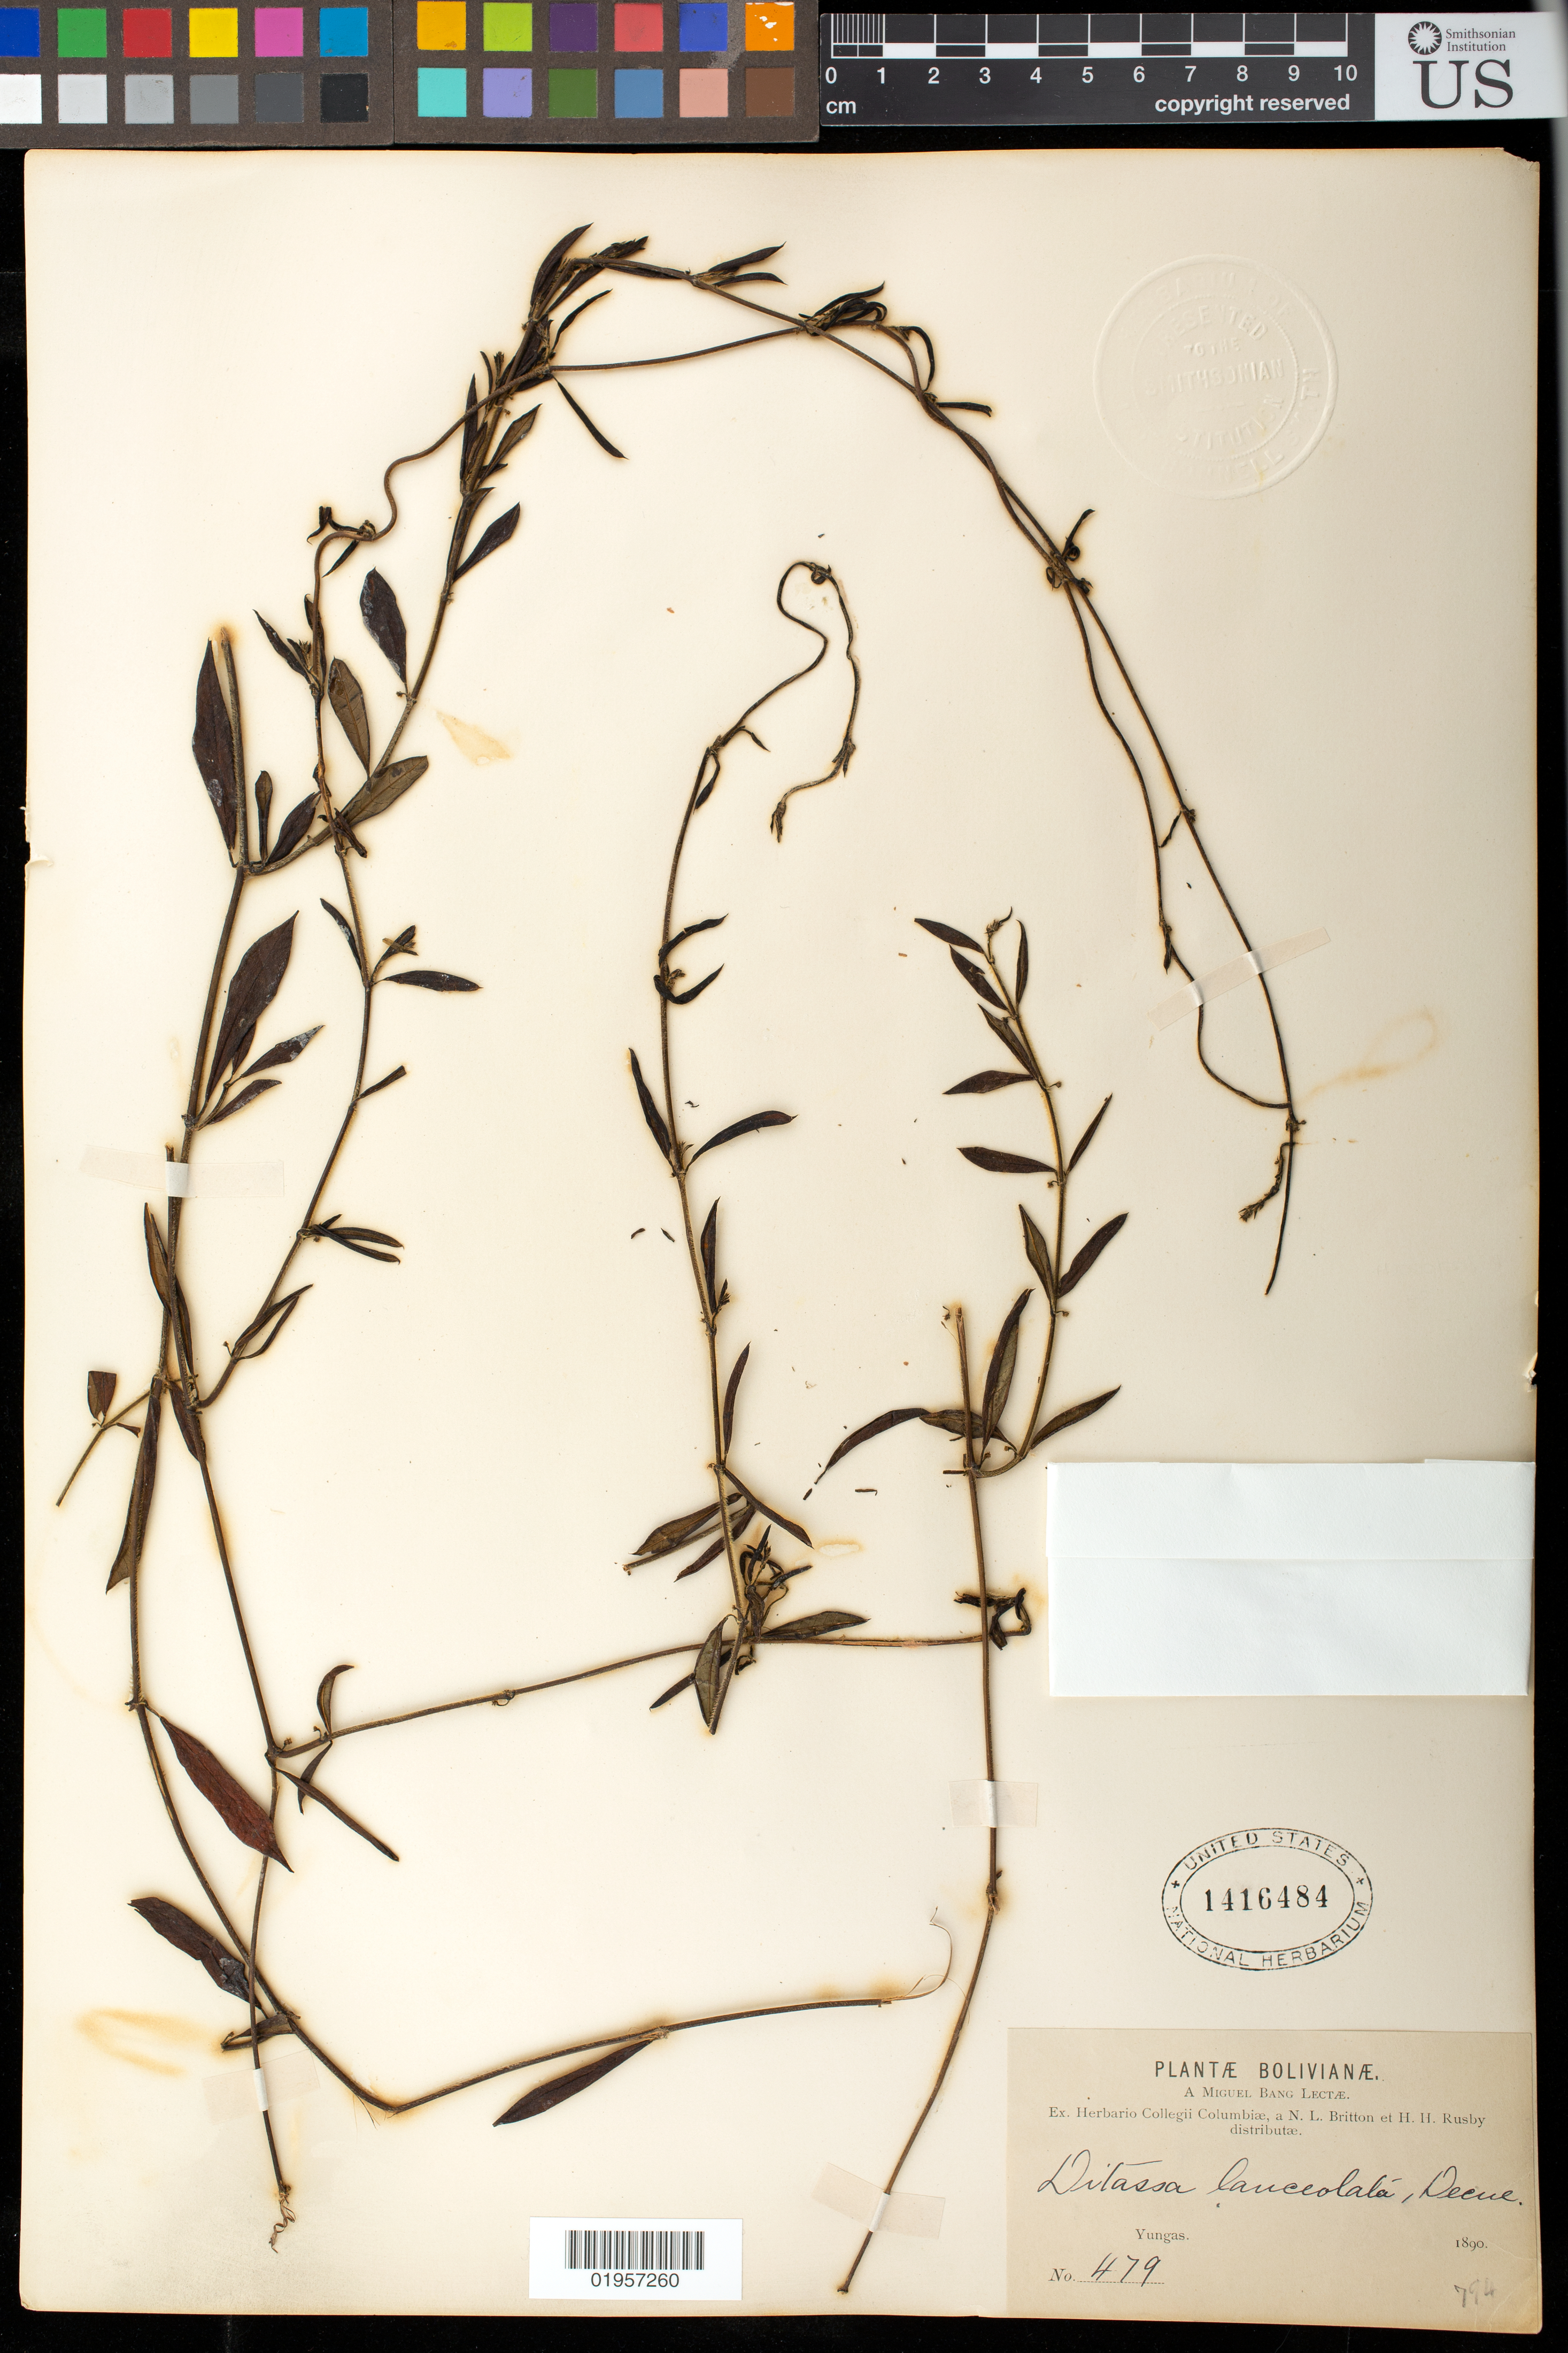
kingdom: Plantae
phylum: Tracheophyta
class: Magnoliopsida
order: Gentianales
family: Apocynaceae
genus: Ditassa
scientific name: Ditassa lanceolata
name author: Decne.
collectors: M. Bang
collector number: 479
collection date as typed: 1890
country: Bolivia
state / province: La Paz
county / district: Nor Yungas / Sud Yungas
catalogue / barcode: US 1416484